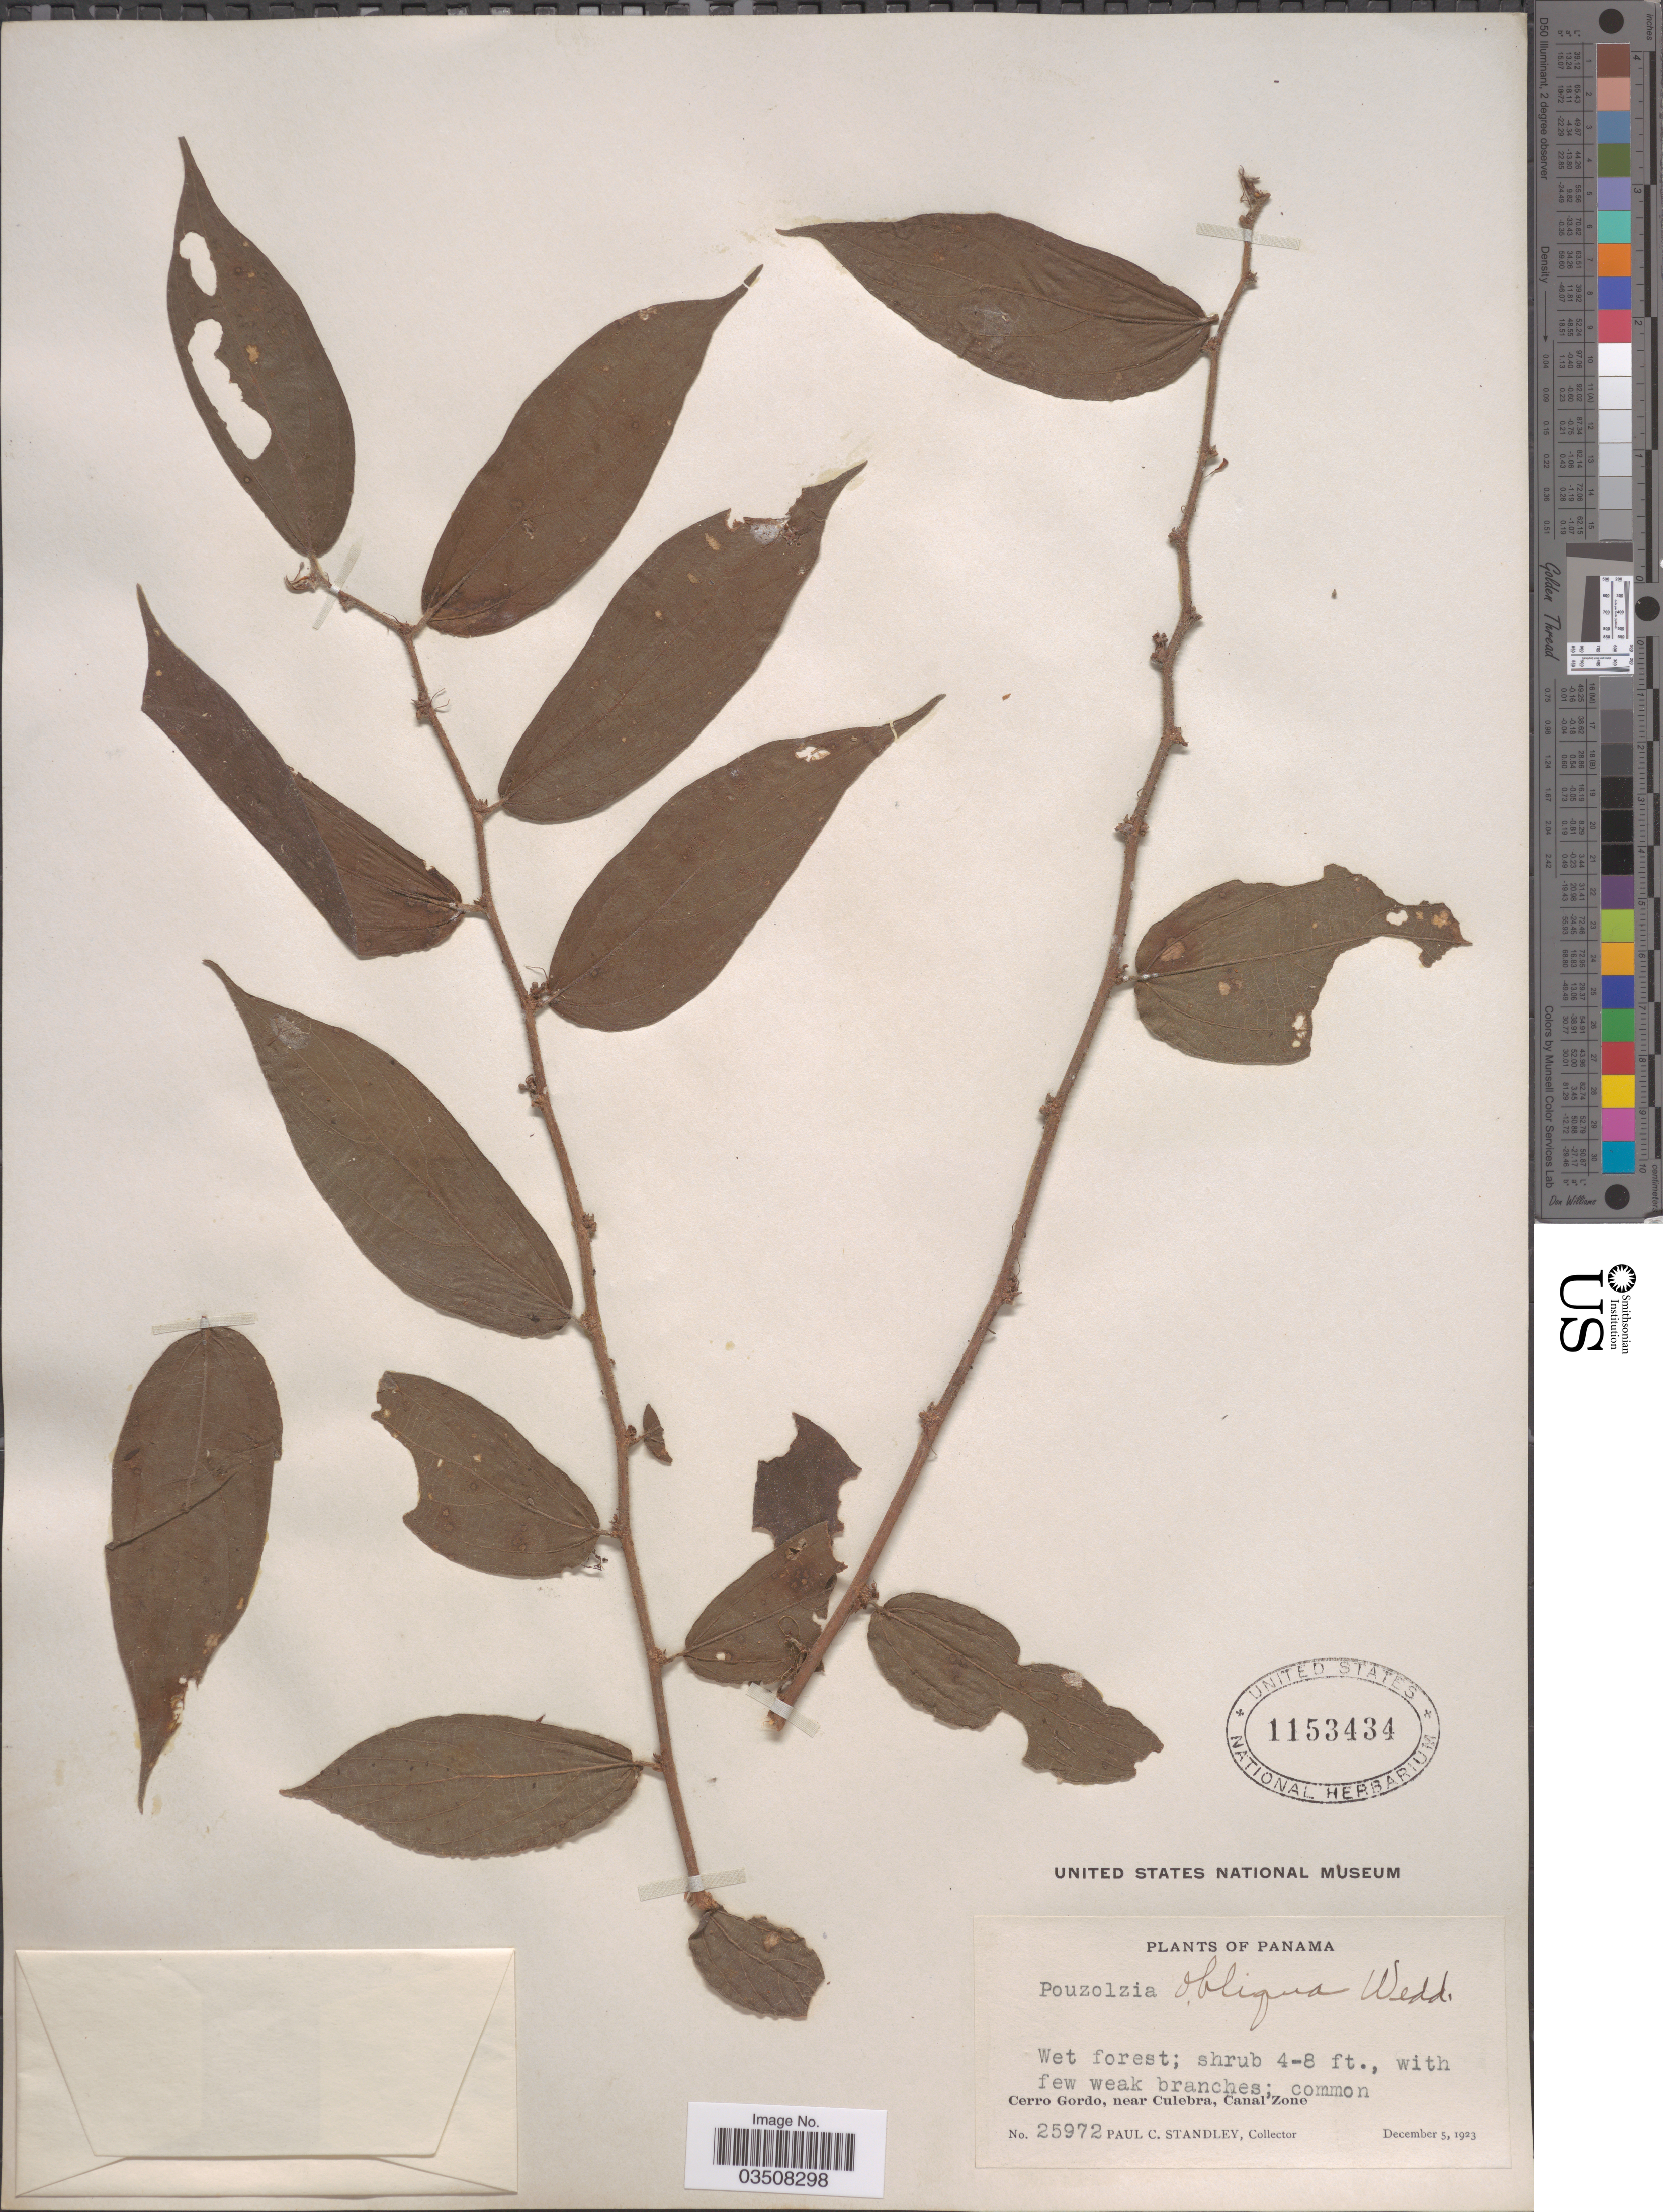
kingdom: Plantae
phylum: Tracheophyta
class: Magnoliopsida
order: Rosales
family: Urticaceae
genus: Pouzolzia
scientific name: Pouzolzia obliqua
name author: (Poepp.) Gaudich.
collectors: P. C. Standley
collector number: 25972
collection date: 1923-12-05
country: Panama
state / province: Colón / Panamá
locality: Cerro Gordo, near Culebra, Canal Zone.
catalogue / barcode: US 1153434